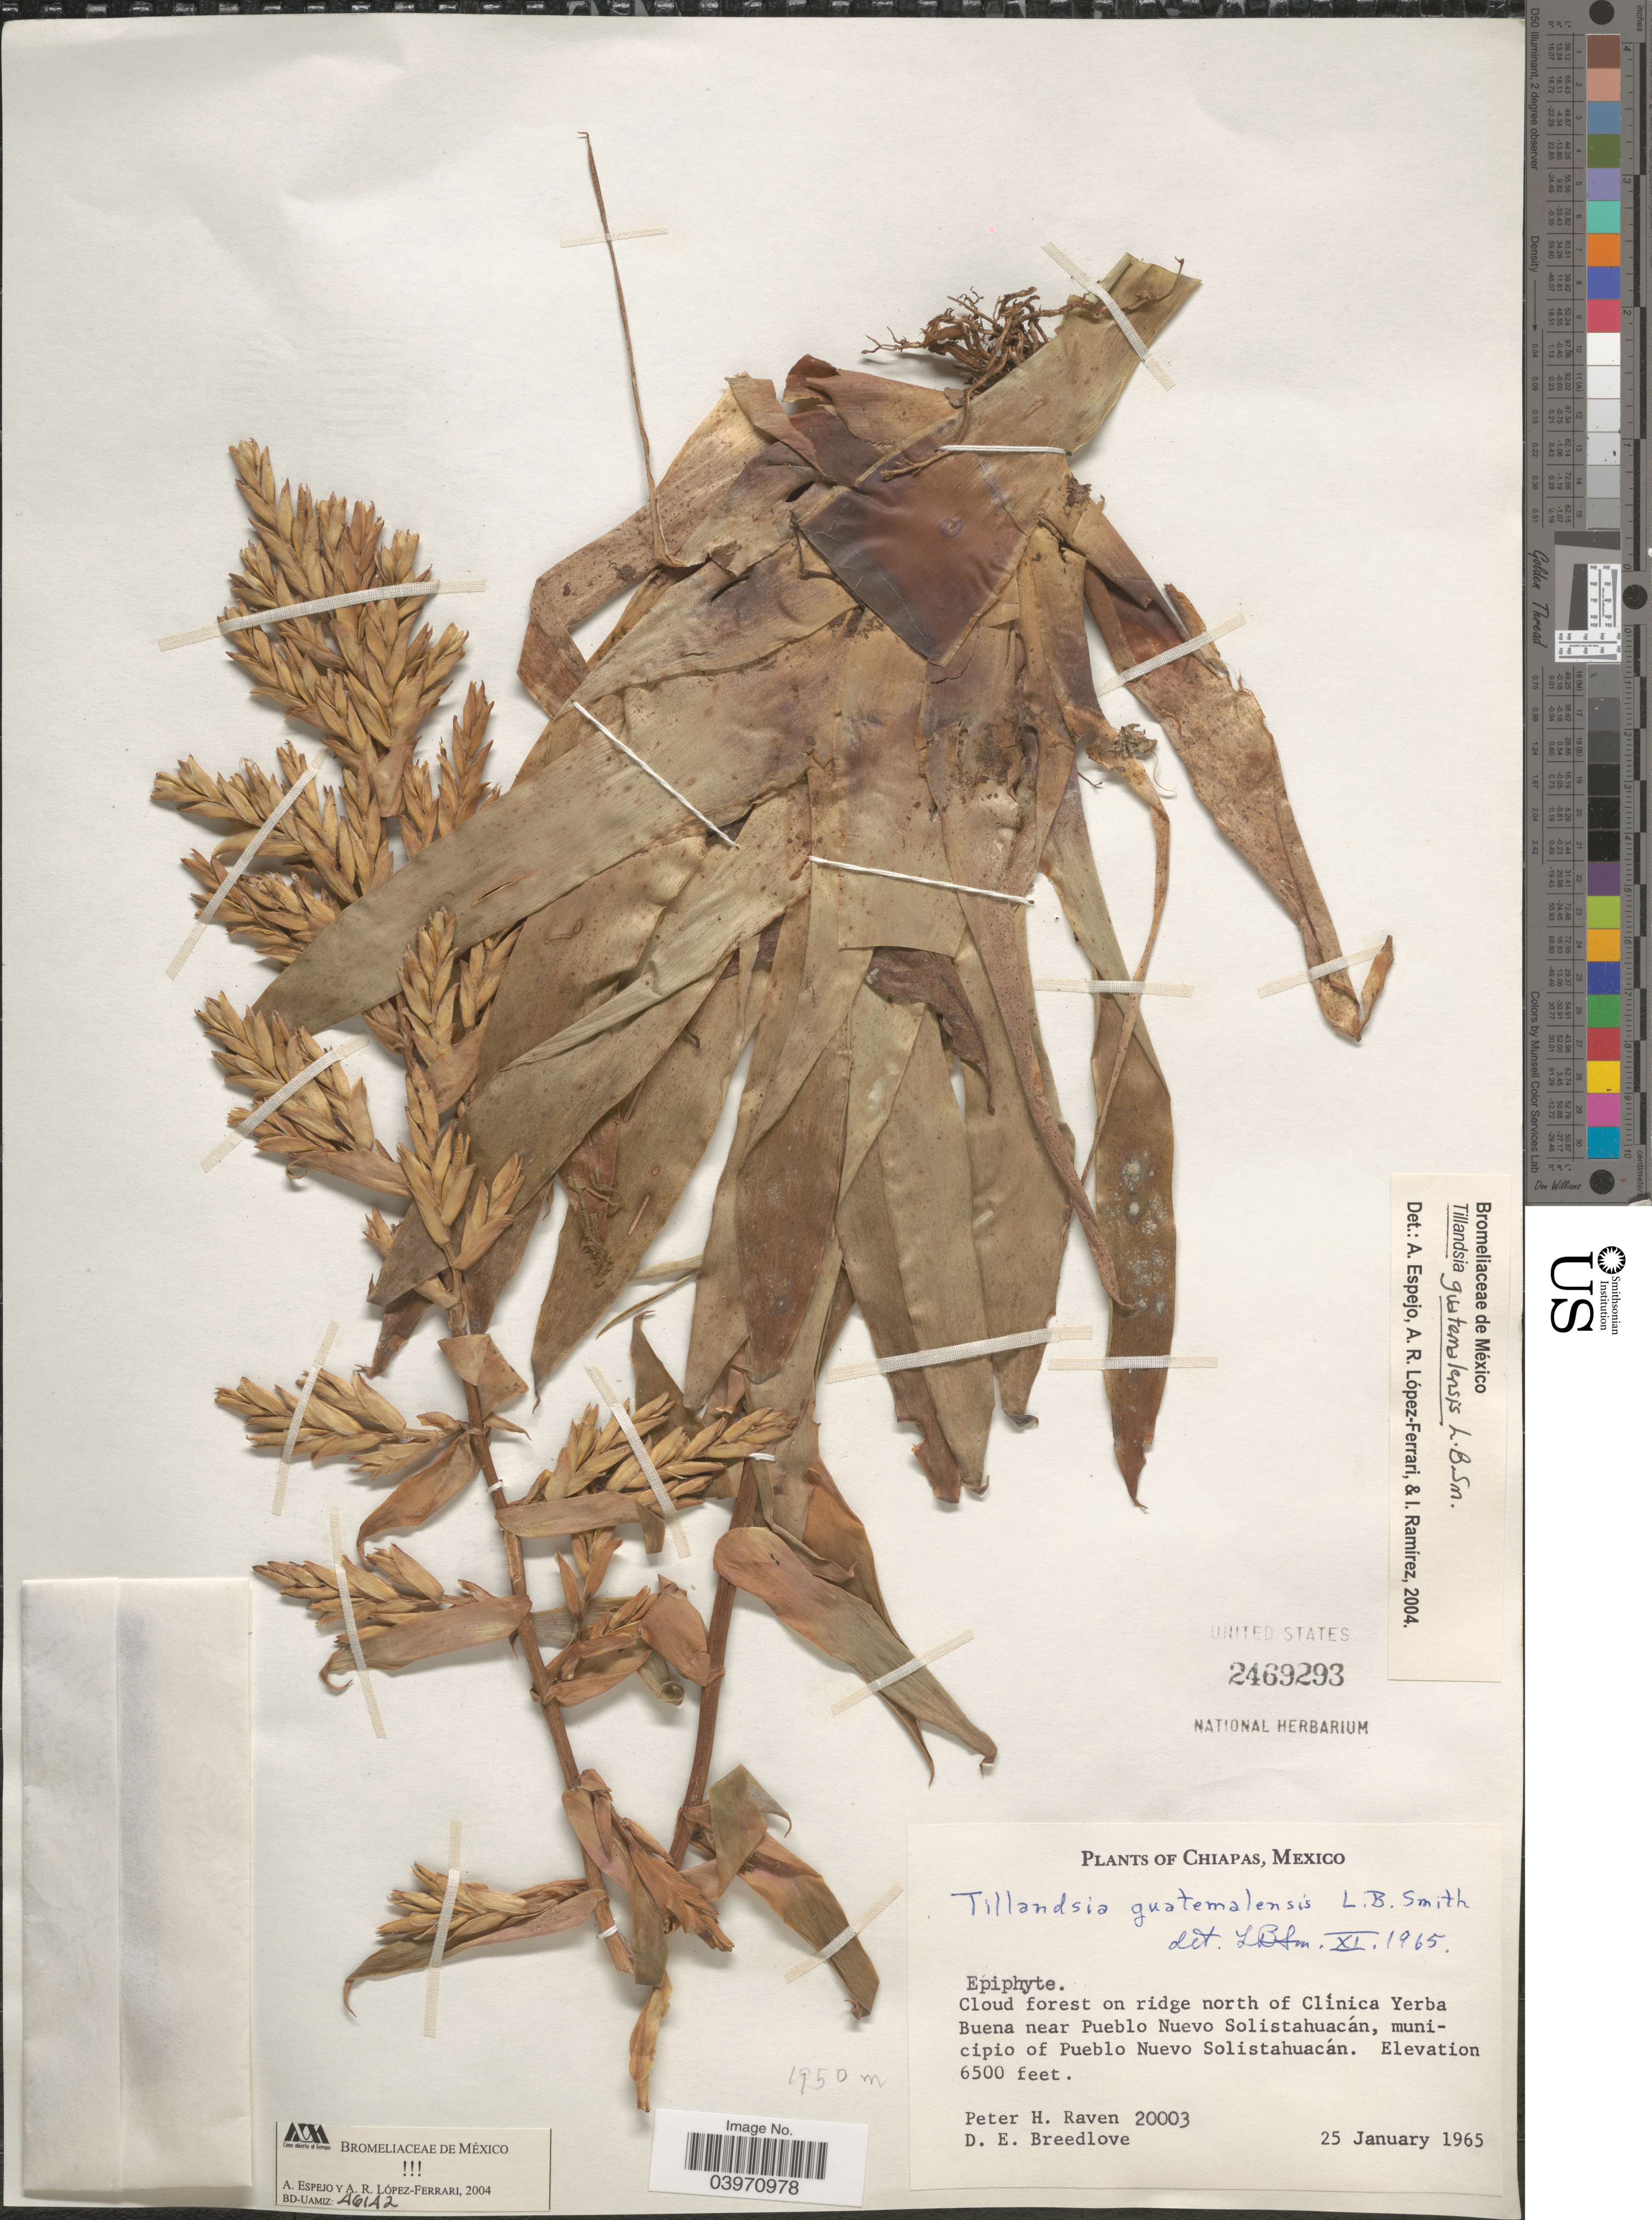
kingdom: Plantae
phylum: Tracheophyta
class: Liliopsida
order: Poales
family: Bromeliaceae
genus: Tillandsia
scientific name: Tillandsia guatemalensis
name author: L.B. Sm.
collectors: P. Raven & D. E. Breedlove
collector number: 20003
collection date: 1965-01-25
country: Mexico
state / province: Chiapas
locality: Cloud forest on ridge north of Clinica Yerba Buena near Pueblo Nuevo Solistahuacán, municipio of Pueblo Nuevo Solistahuacán.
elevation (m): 1981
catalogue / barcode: US 2469293